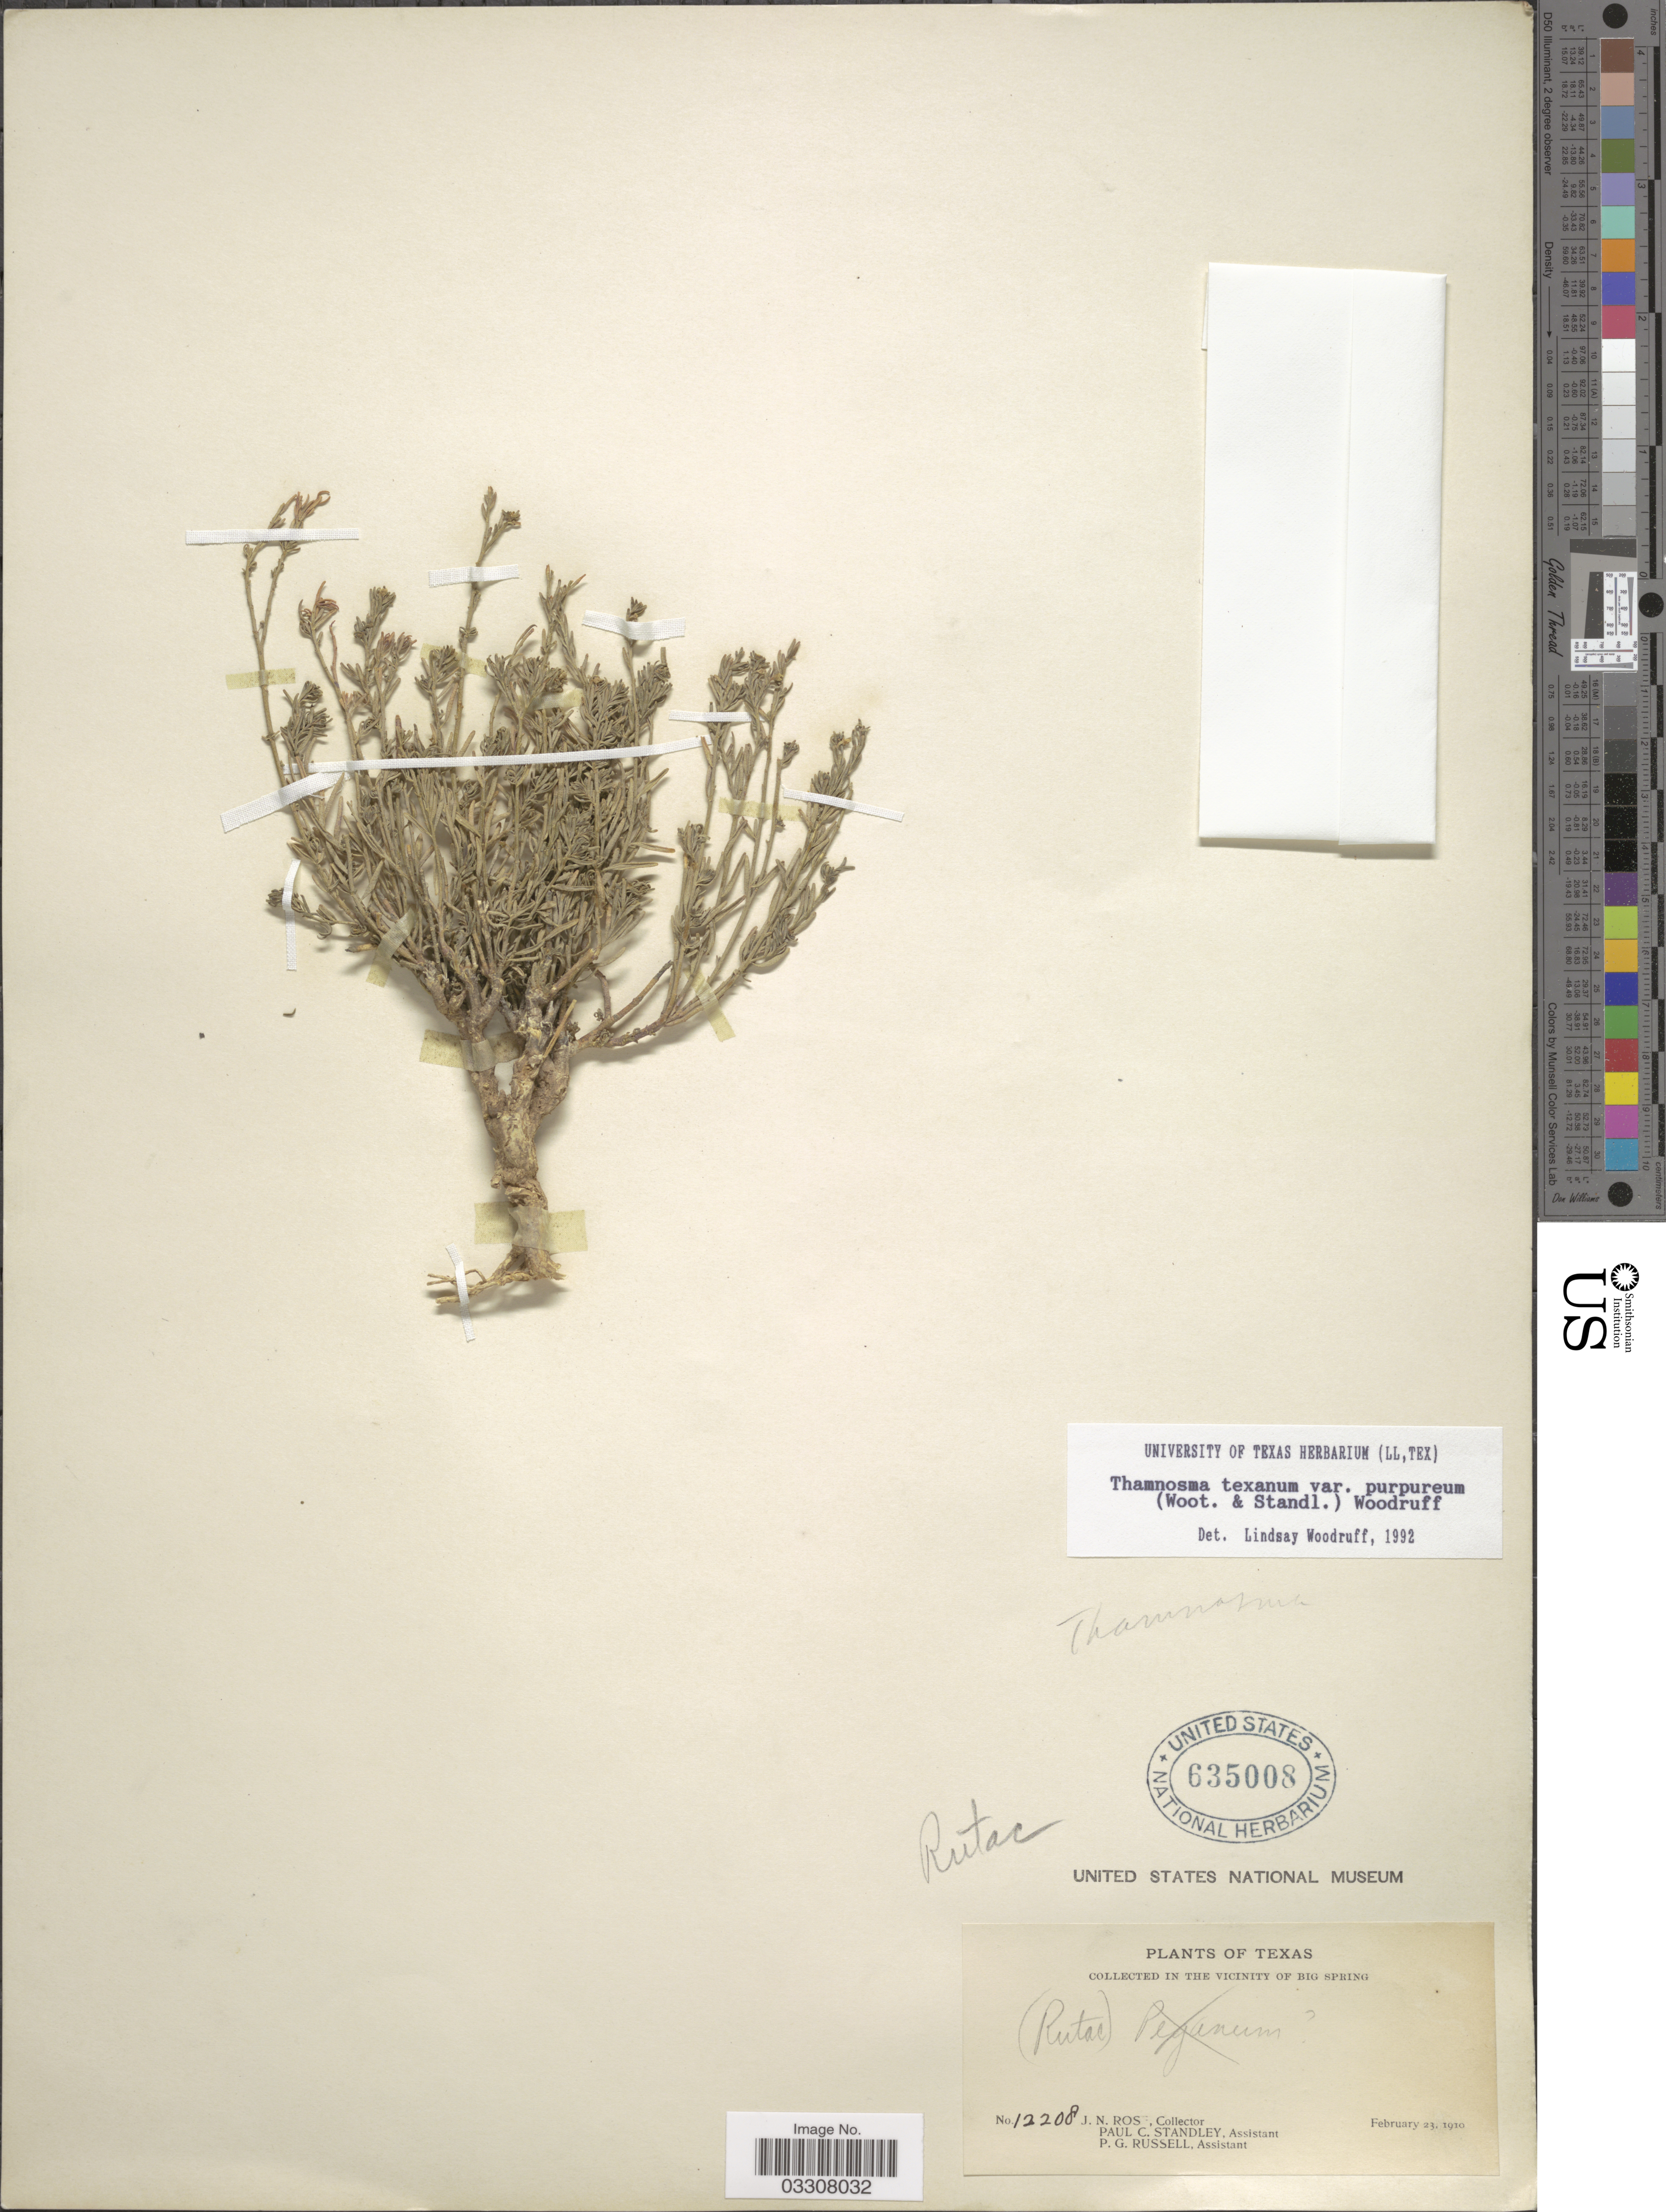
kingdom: Plantae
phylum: Tracheophyta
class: Magnoliopsida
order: Sapindales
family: Rutaceae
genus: Thamnosma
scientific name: Thamnosma texana var. purpurea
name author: (Wooton & Standl.) Woodruff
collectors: J. N. Rose, P. C. Standley & P. G. Russell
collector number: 12208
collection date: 1910-02-23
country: United States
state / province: Texas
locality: Vicinity of Big Spring.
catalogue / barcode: US 635008